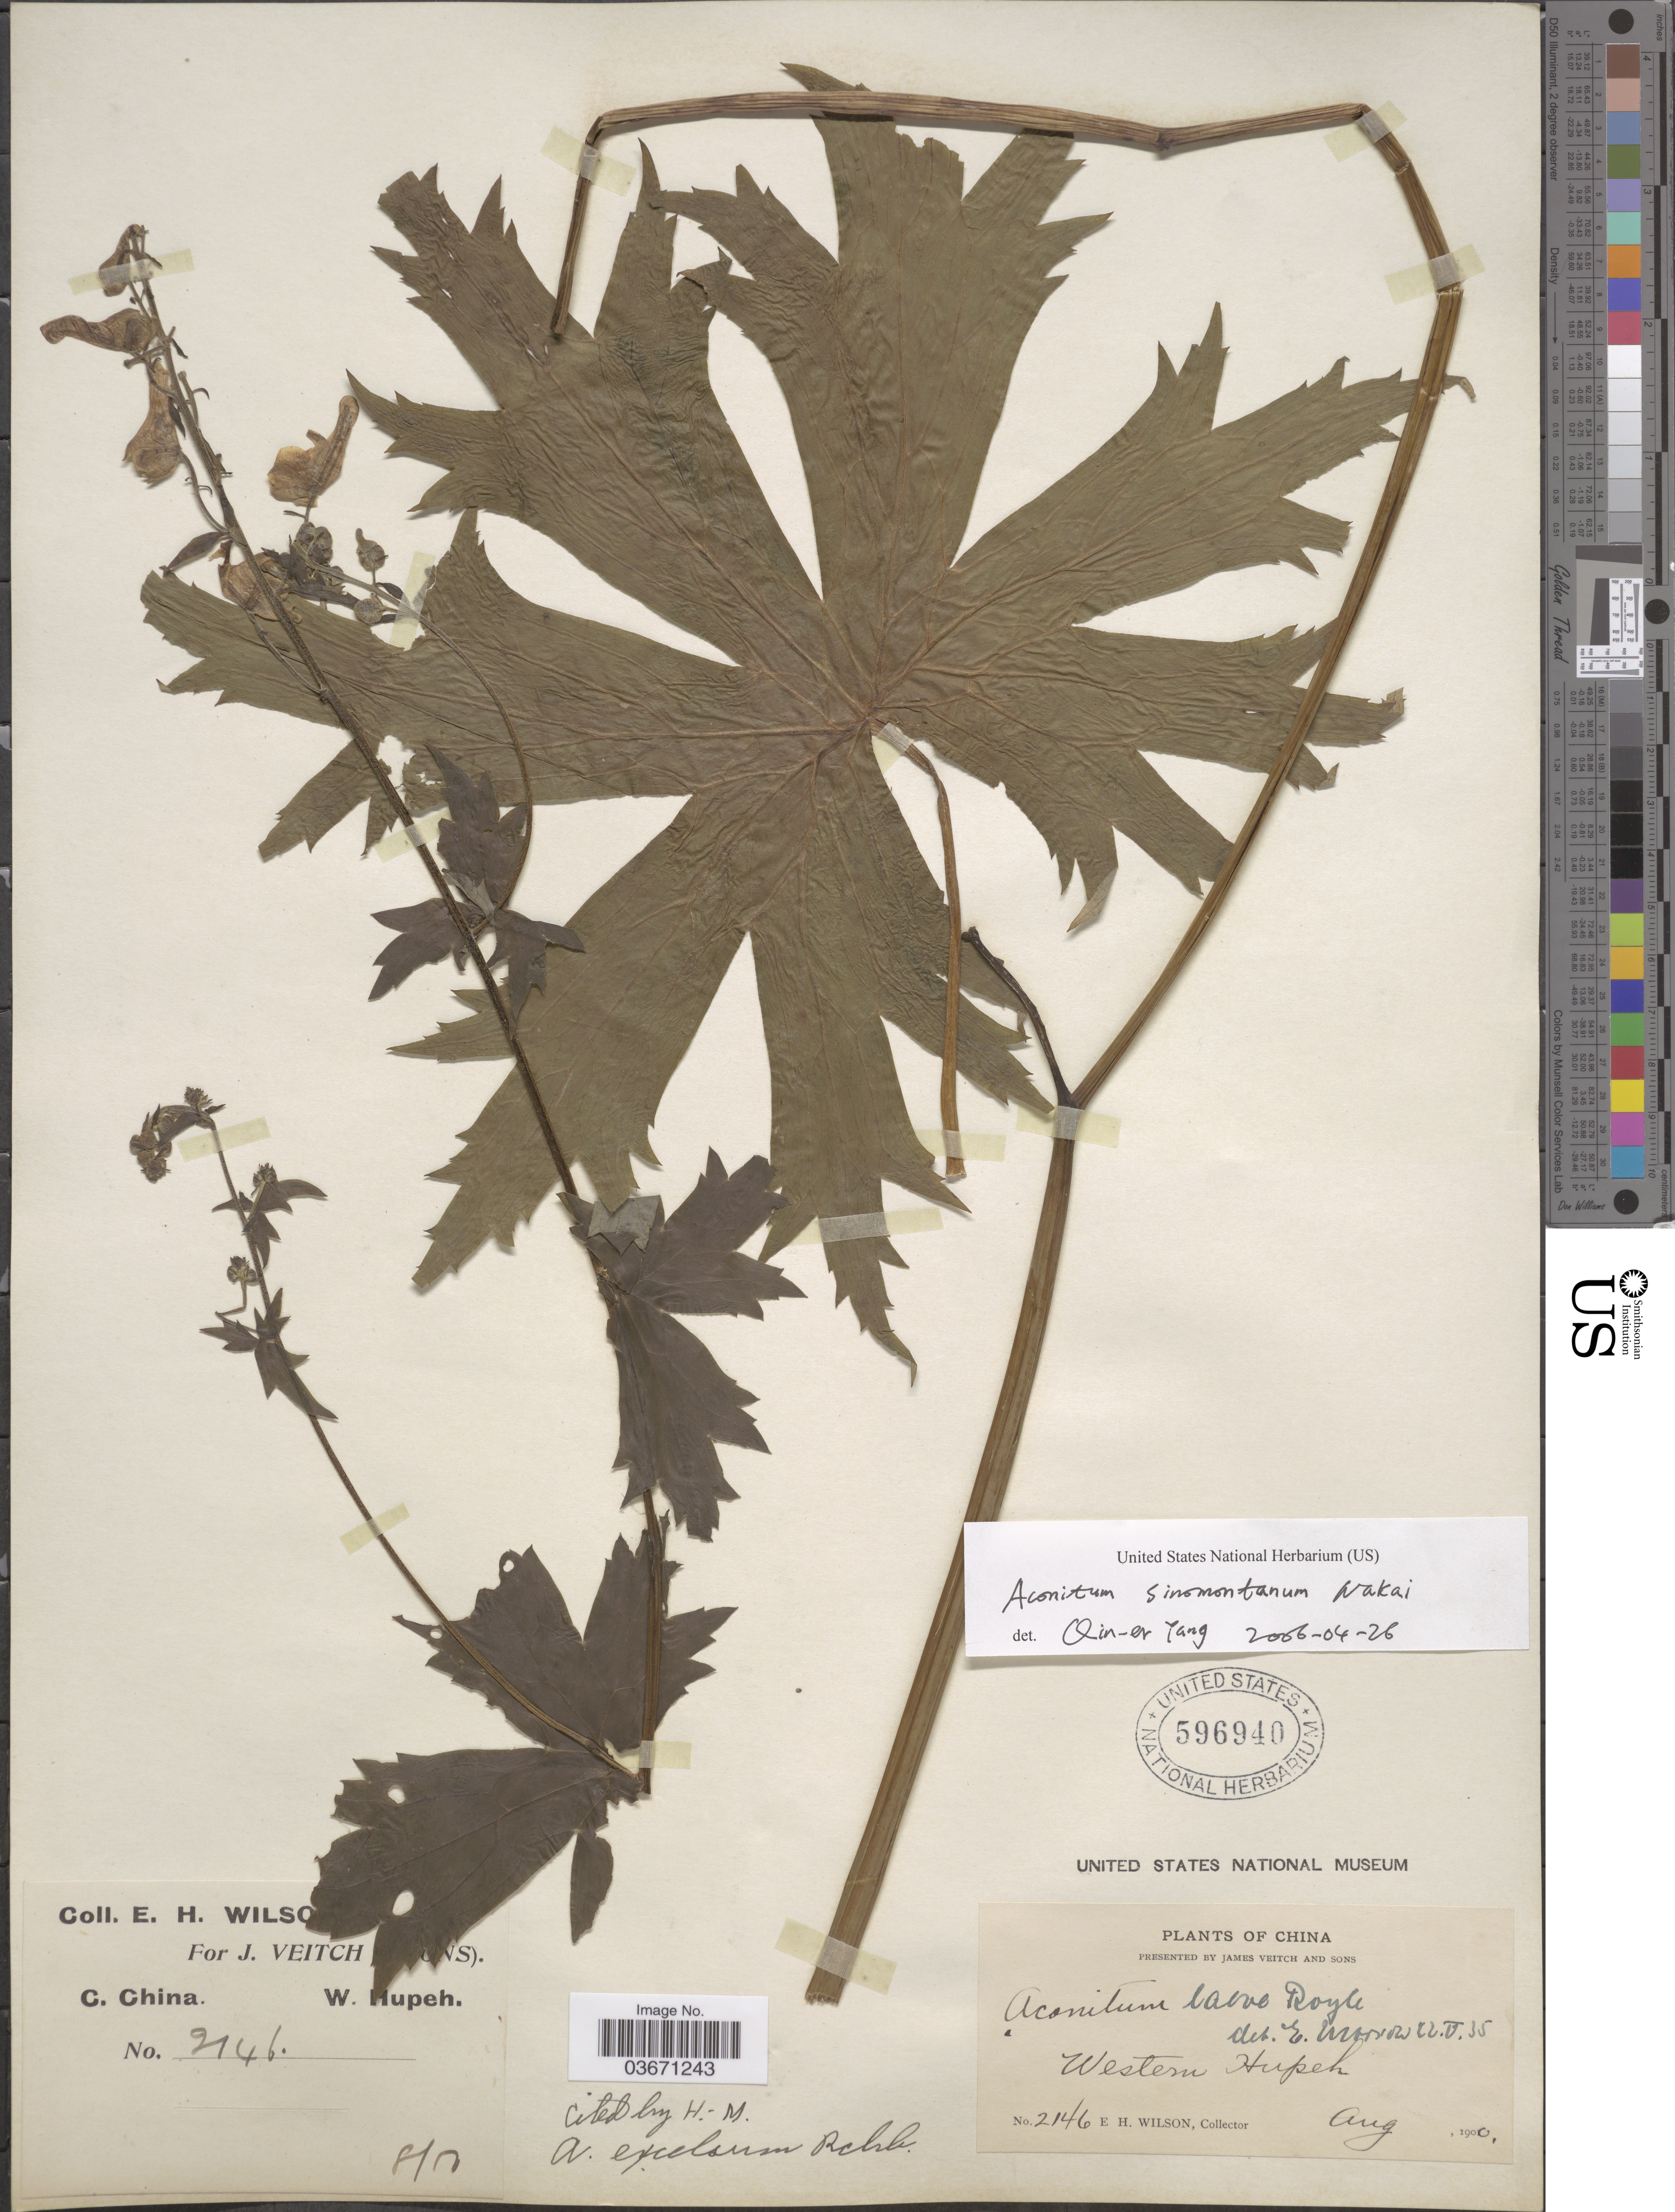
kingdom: Plantae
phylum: Tracheophyta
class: Magnoliopsida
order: Ranunculales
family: Ranunculaceae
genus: Aconitum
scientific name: Aconitum sinomontanum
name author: Nakai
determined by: Yang, Q. E.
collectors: E. Wilson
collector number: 2146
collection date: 1900-08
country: China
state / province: Hubei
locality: C. China. Western Hupeh.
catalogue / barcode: US 596940